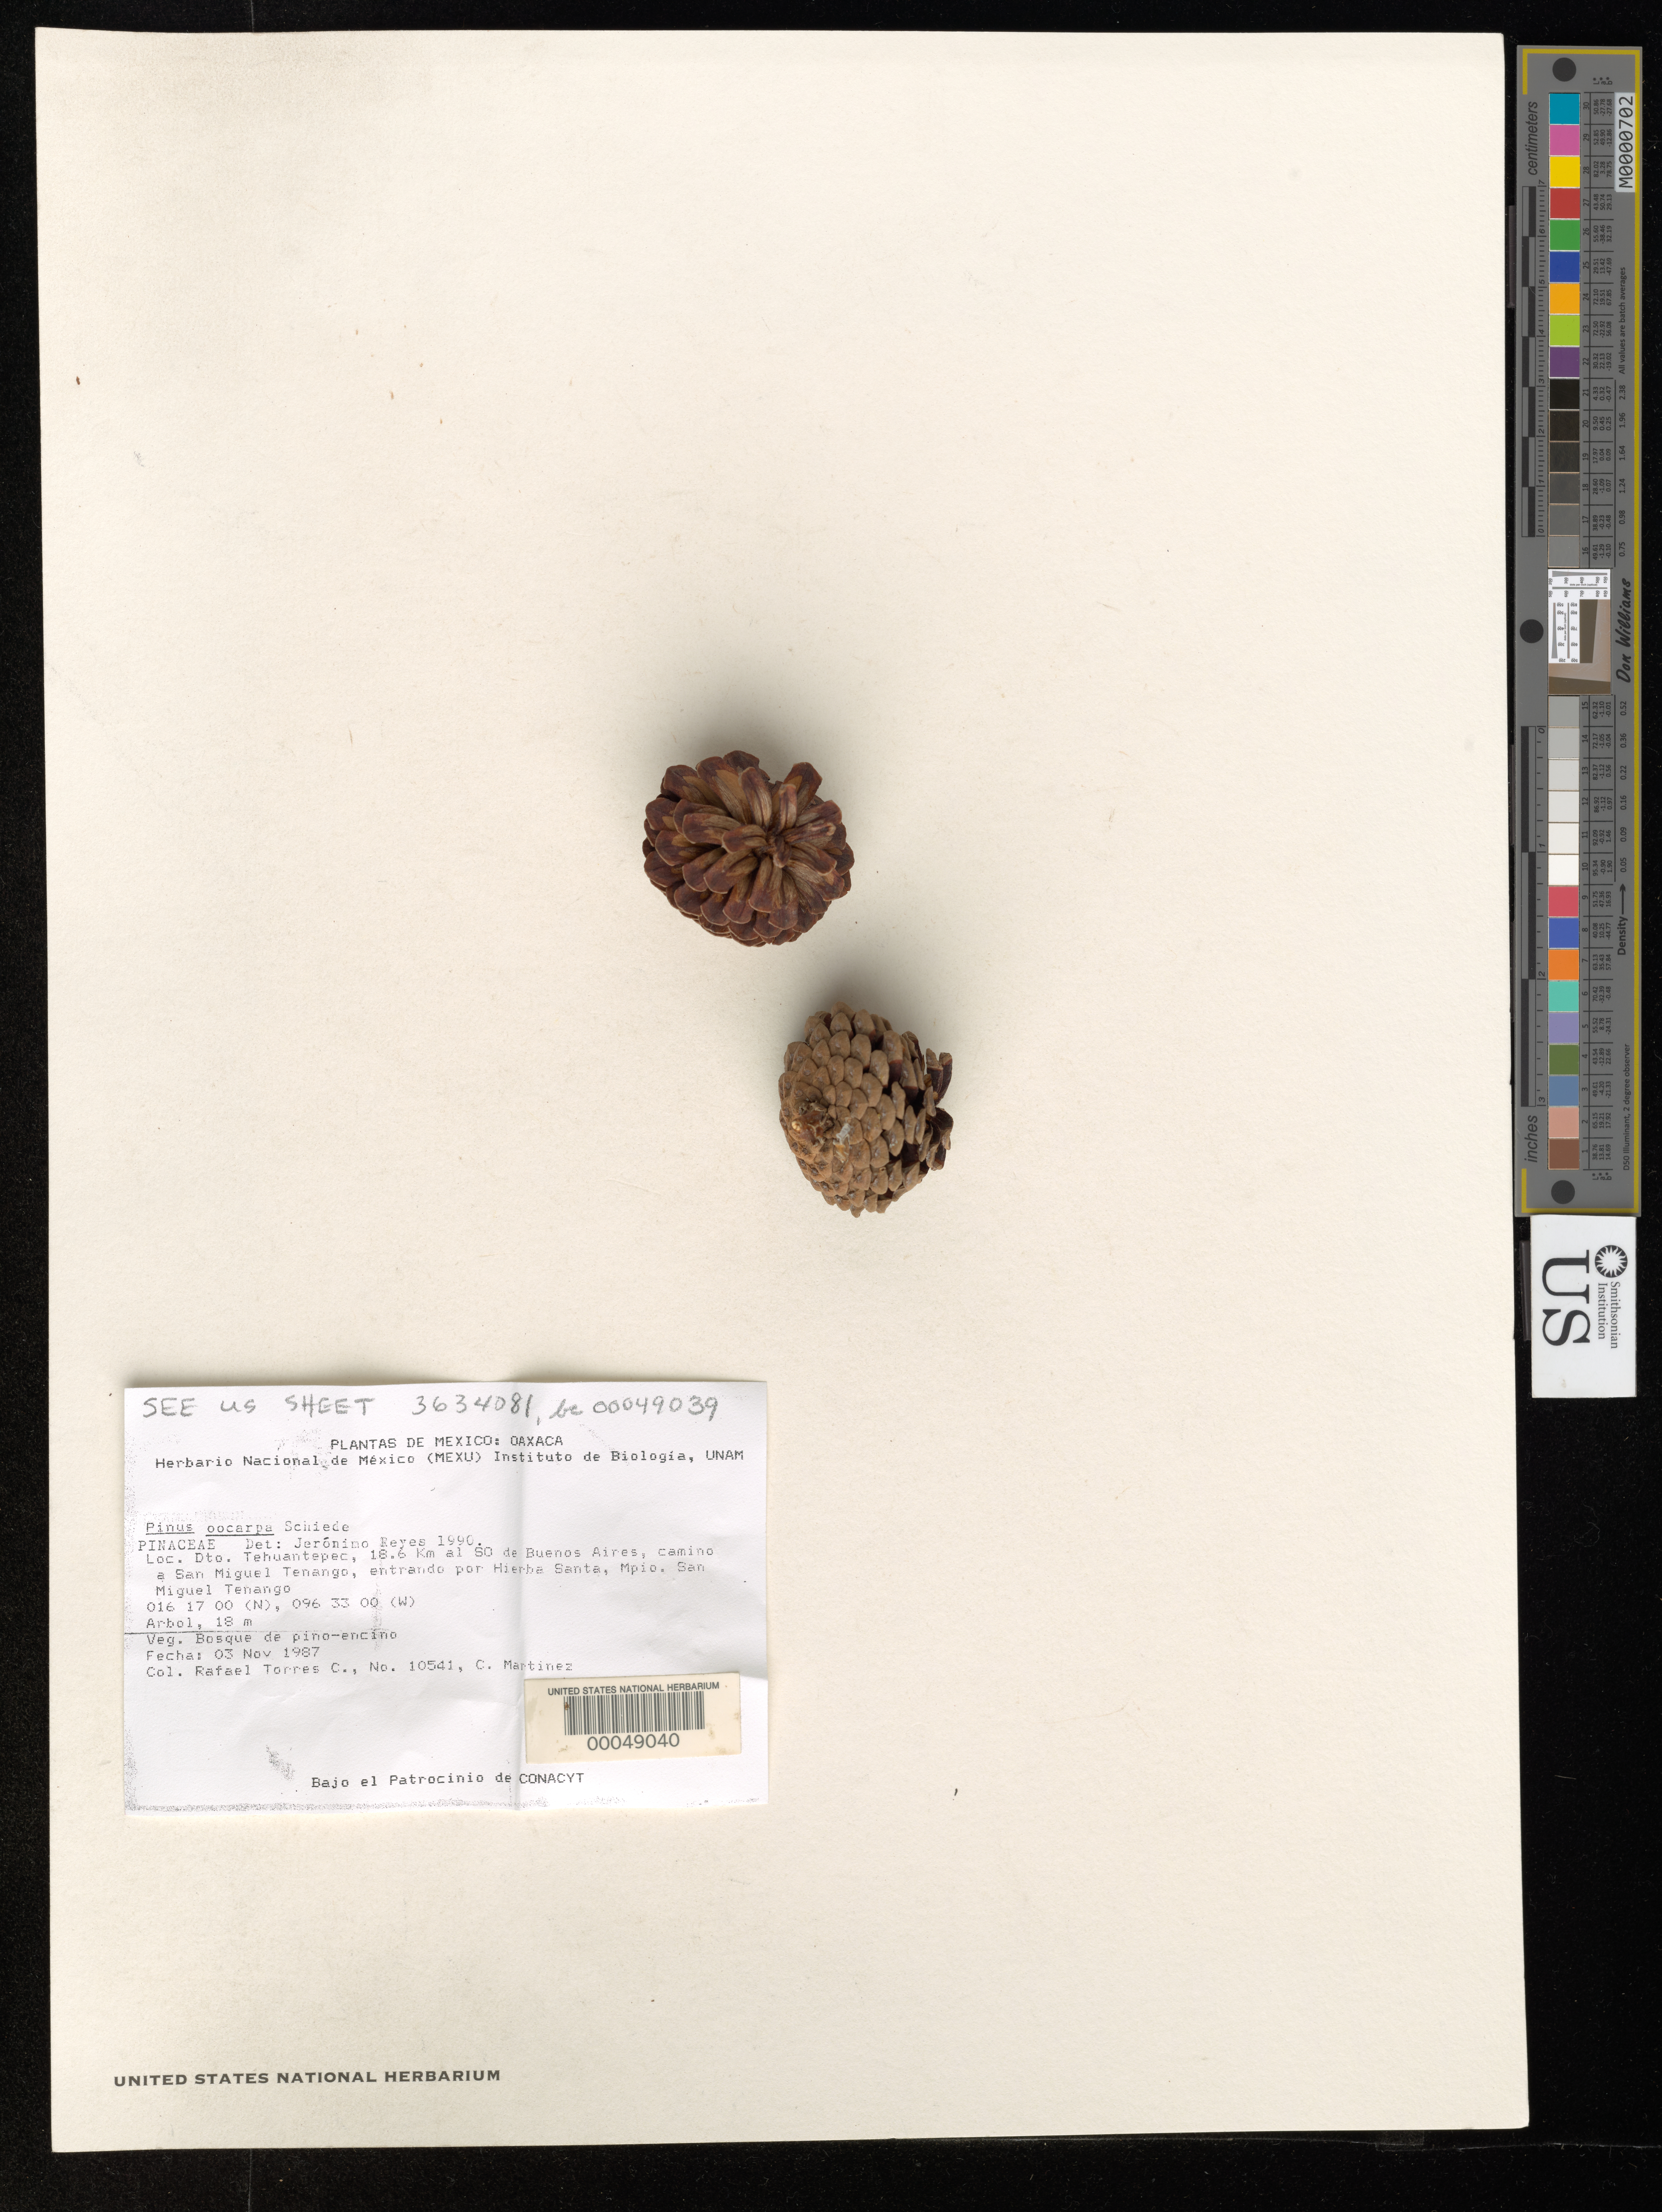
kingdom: Plantae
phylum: Tracheophyta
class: Pinopsida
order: Pinales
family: Pinaceae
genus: Pinus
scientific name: Pinus oocarpa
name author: Schiede ex Schltdl.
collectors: R. Torres C. & C. Martínez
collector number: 10541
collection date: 1987-11-03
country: Mexico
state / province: Oaxaca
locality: Loc. Dto. Tehuantepec, 18.6 km al SO de Buenos Aires, camino a San Miguel Tenango, entrando por Hierba Santa, Mpio. San Migue Tenango